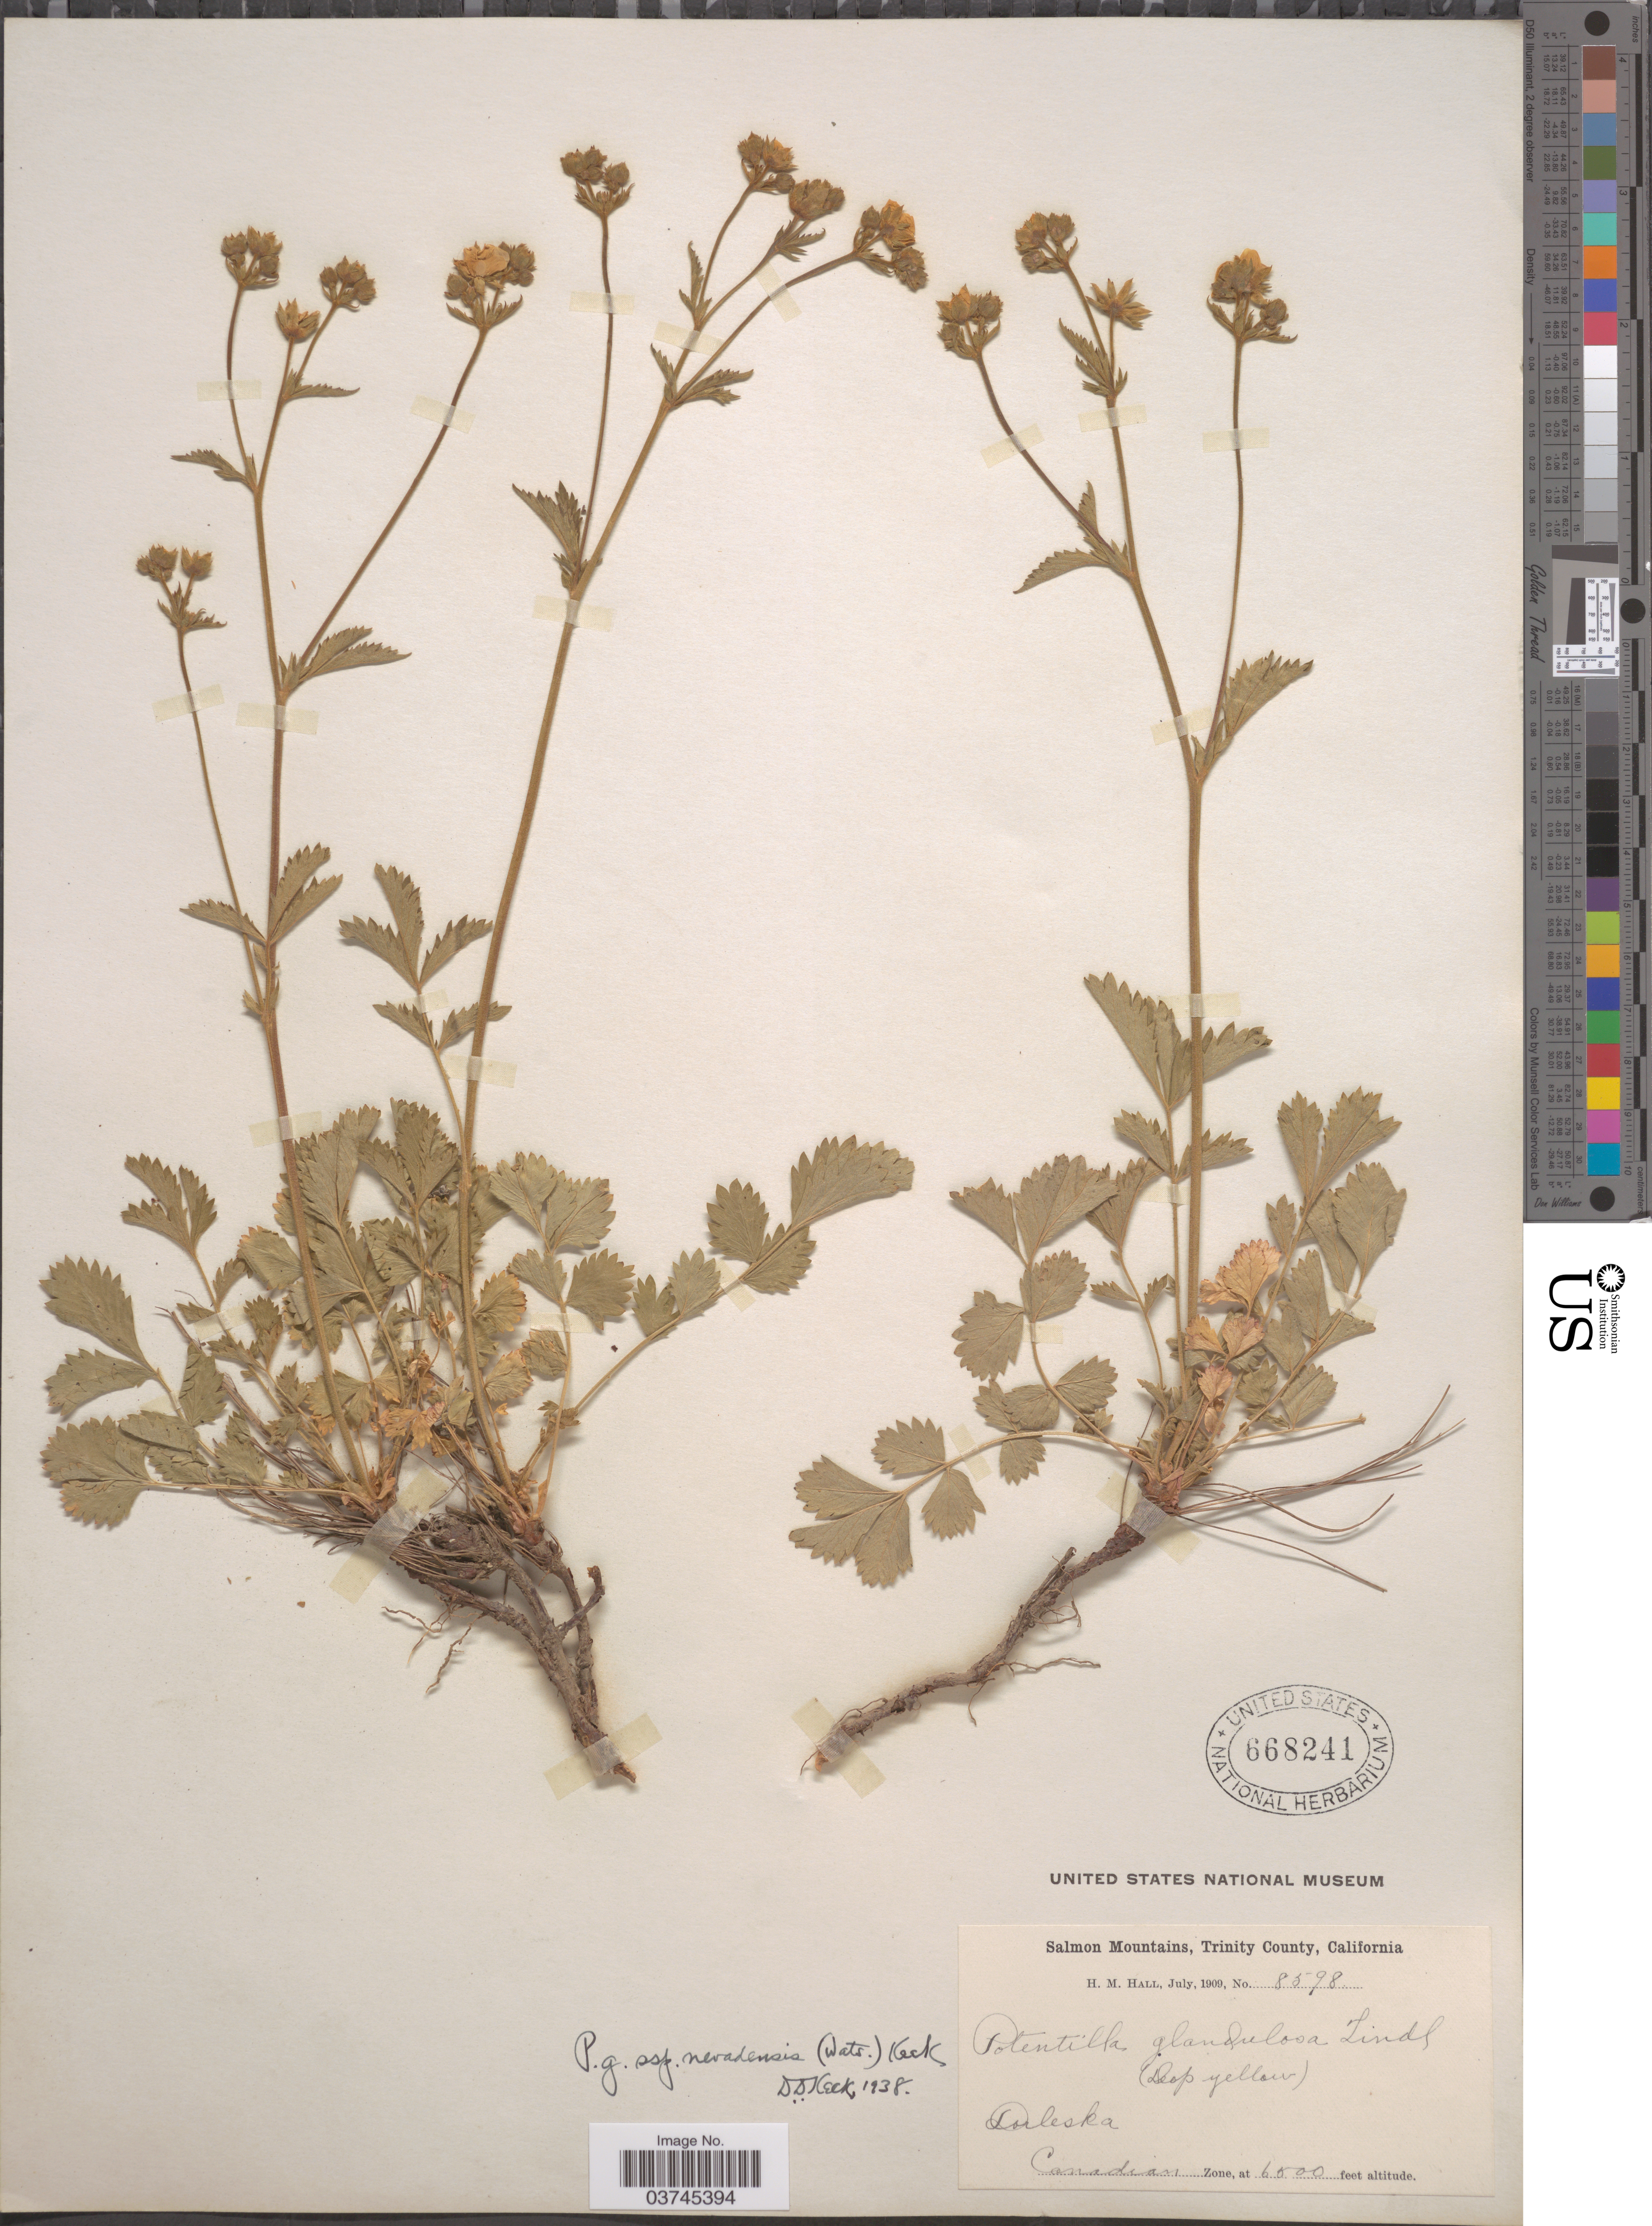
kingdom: Plantae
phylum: Tracheophyta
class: Magnoliopsida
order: Rosales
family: Rosaceae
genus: Drymocallis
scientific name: Drymocallis lactea var. austiniae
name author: (Jeps.) Ertter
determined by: Strong, Mark T., (BOT), Smithsonian Institution - National Museum of Natural History (UNITED STATES)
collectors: H. M. Hall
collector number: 8598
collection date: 1909-07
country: United States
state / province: California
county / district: Trinity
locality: Salmon Mountains, Trinity County. Dorleska, Canadian Zone.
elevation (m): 1981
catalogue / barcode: US 668241